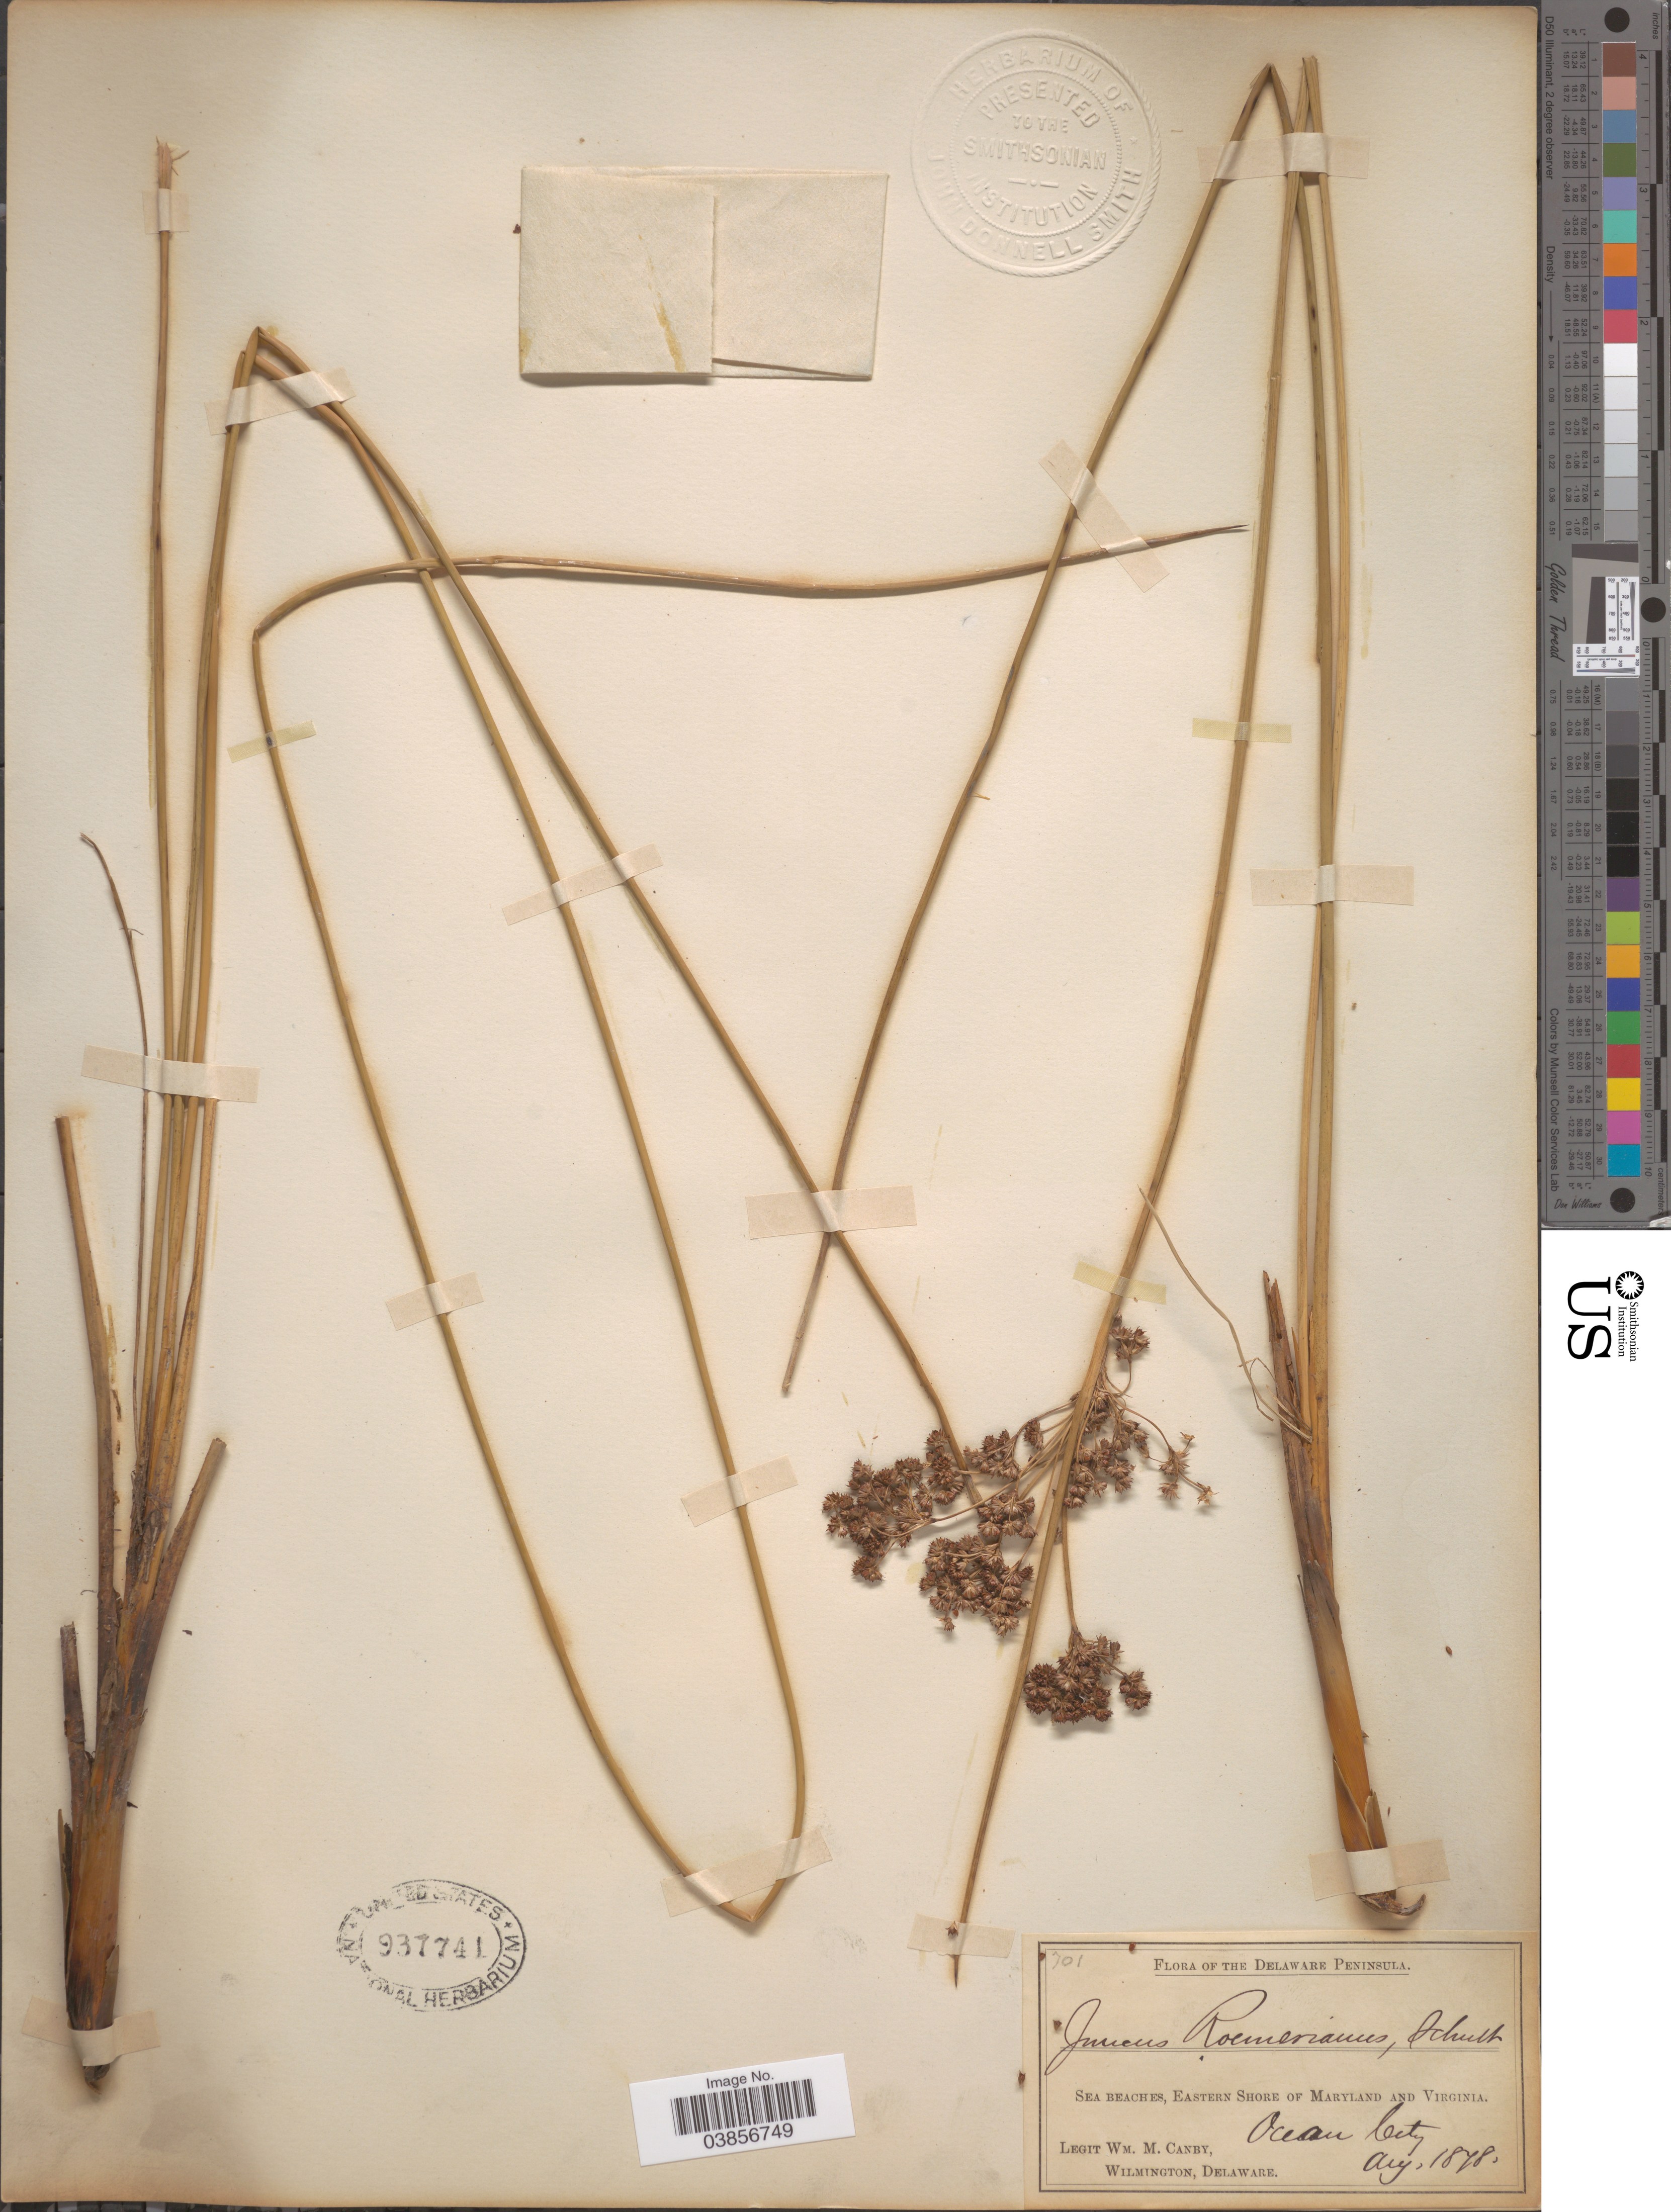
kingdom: Plantae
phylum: Tracheophyta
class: Liliopsida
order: Poales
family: Juncaceae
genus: Juncus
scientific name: Juncus roemerianus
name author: Scheele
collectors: W. M. Canby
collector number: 701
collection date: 1878-08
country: United States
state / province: Maryland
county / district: Worcester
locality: The Delaware Peninsula. Sea Beaches, Eastern Shore of Maryland and Virginia. Ocean City.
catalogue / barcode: US 937741